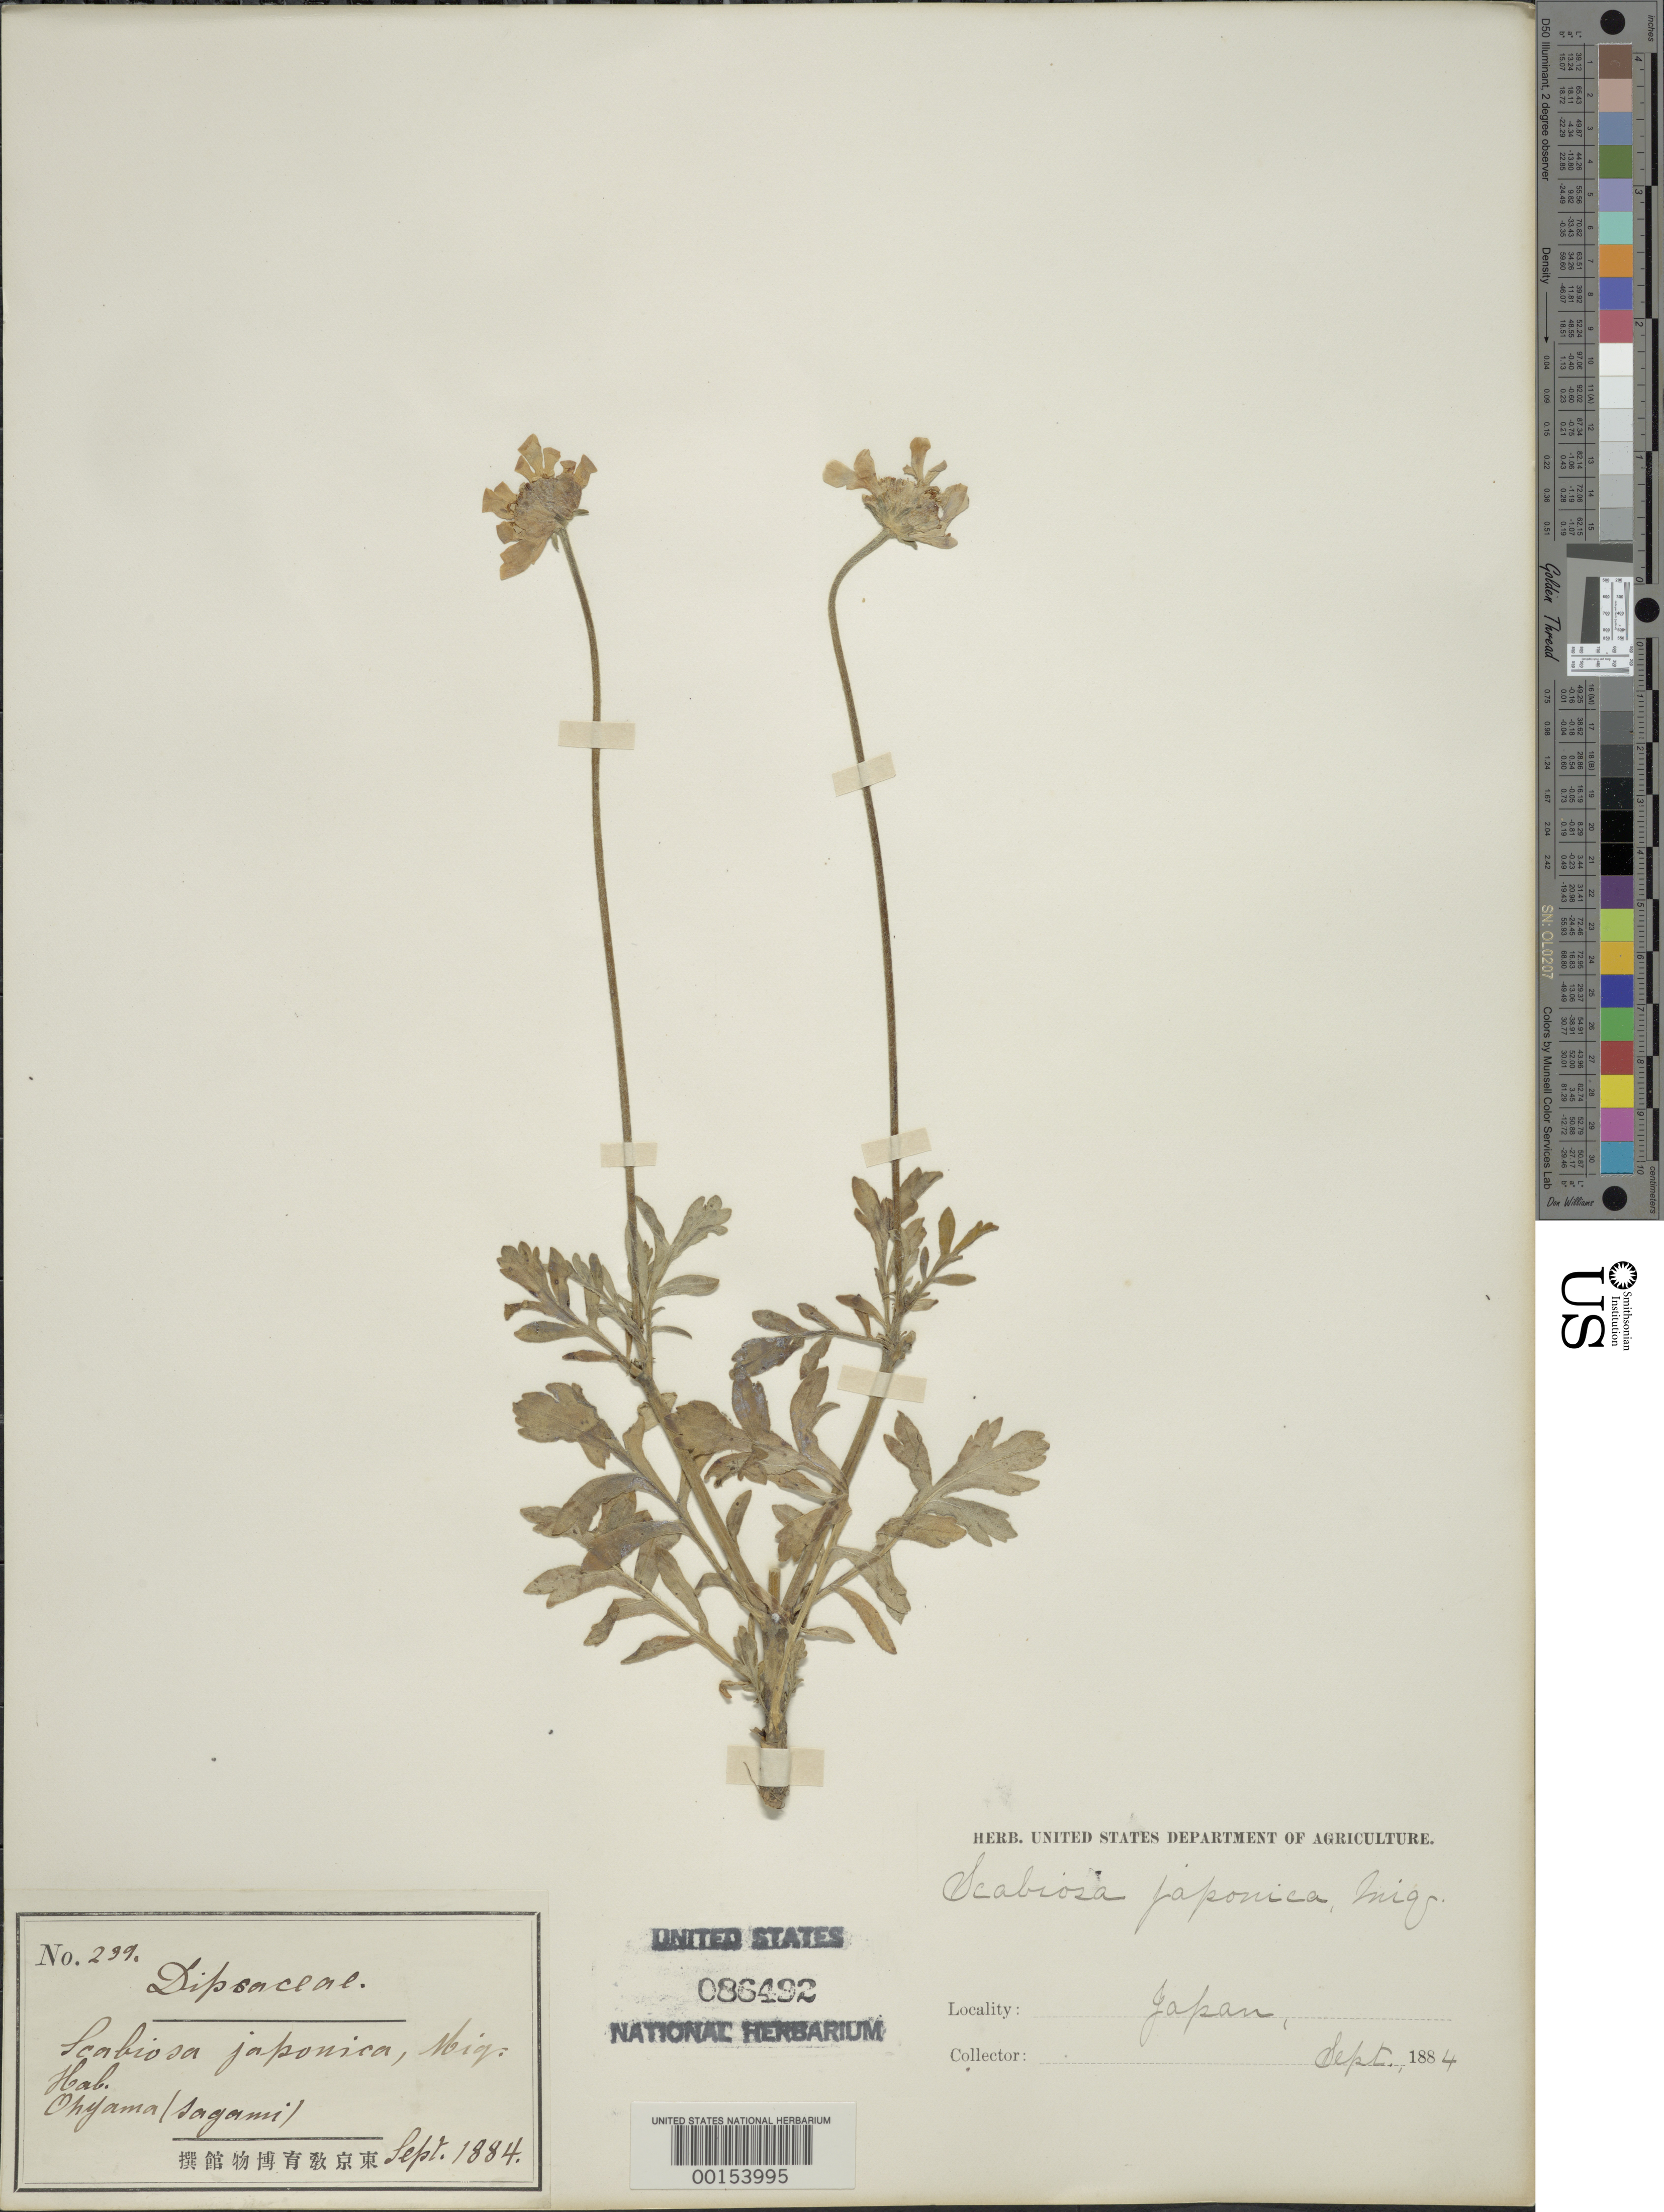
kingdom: Plantae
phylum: Tracheophyta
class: Magnoliopsida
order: Dipsacales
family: Caprifoliaceae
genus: Scabiosa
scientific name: Scabiosa japonica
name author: Miq.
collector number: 239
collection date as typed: Sep 1884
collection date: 1884-09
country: Japan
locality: Ohyama, Sagami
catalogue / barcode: US 86492